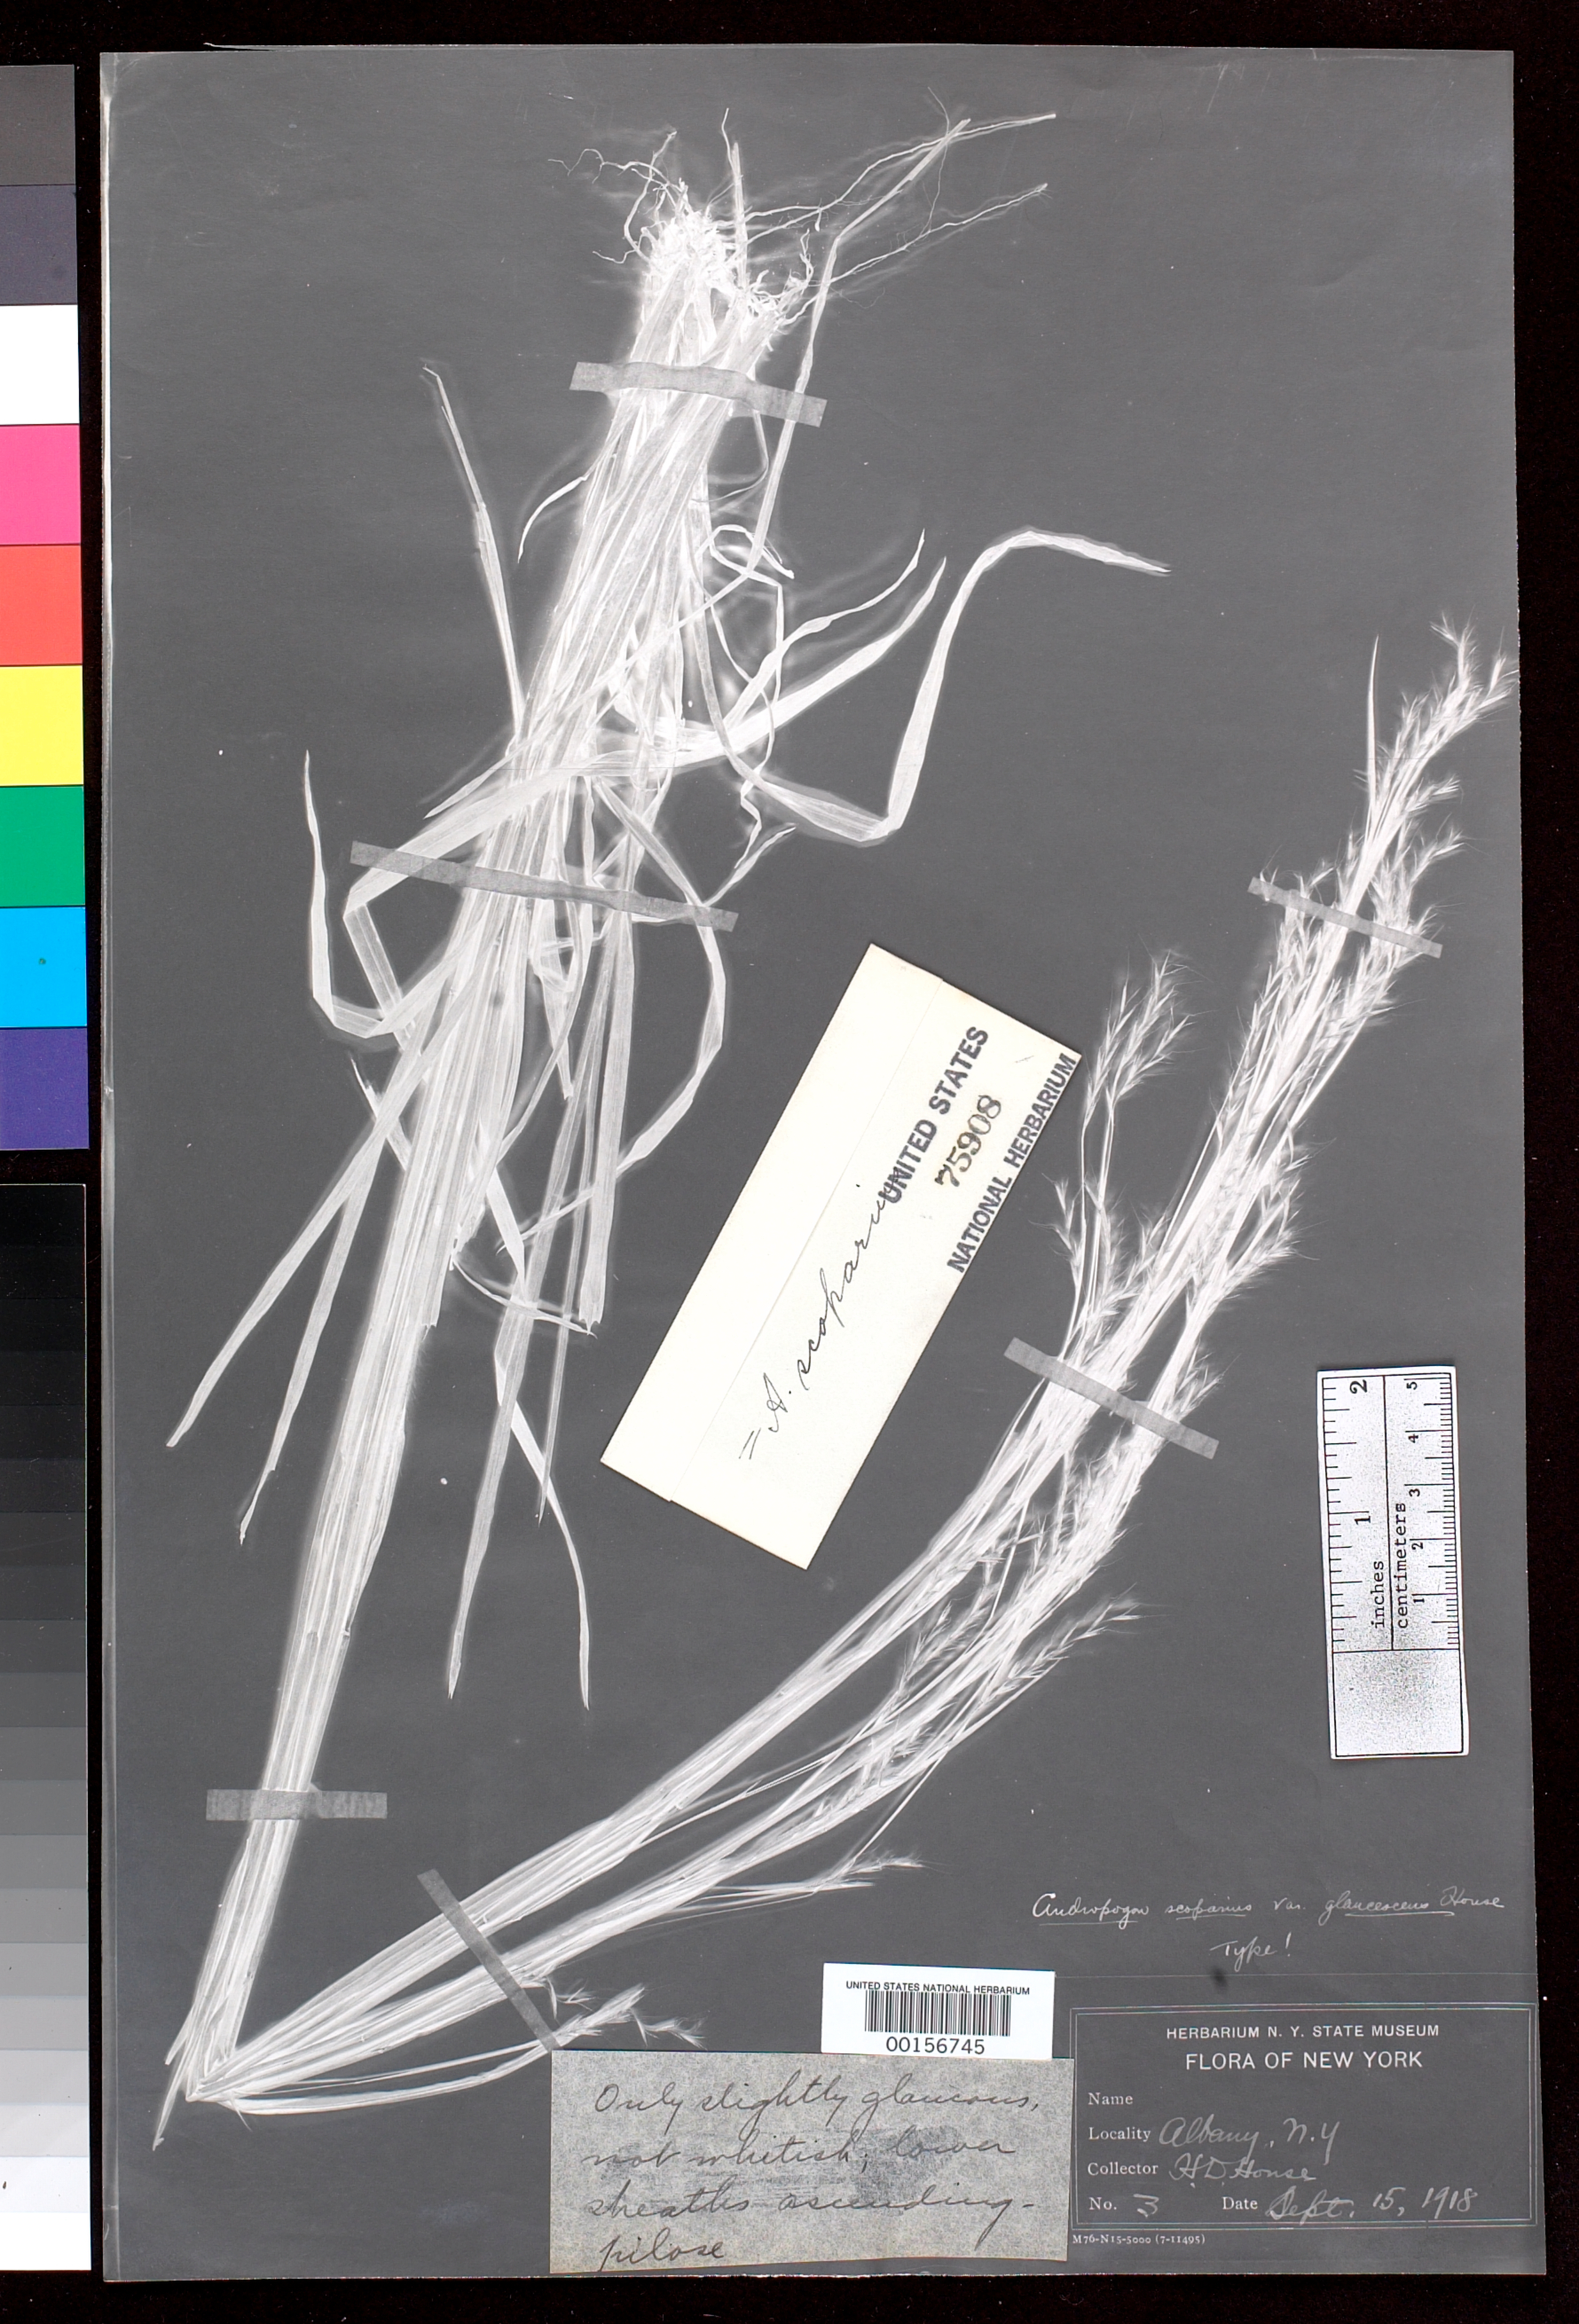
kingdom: Plantae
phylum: Tracheophyta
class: Liliopsida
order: Poales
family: Poaceae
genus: Andropogon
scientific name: Andropogon scoparius var. glaucescens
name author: House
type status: Type Fragment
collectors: H. D. House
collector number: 3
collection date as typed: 15 --- 1918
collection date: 1918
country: United States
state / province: New York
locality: Frequent on sand plains west of Albany.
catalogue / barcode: US 75908